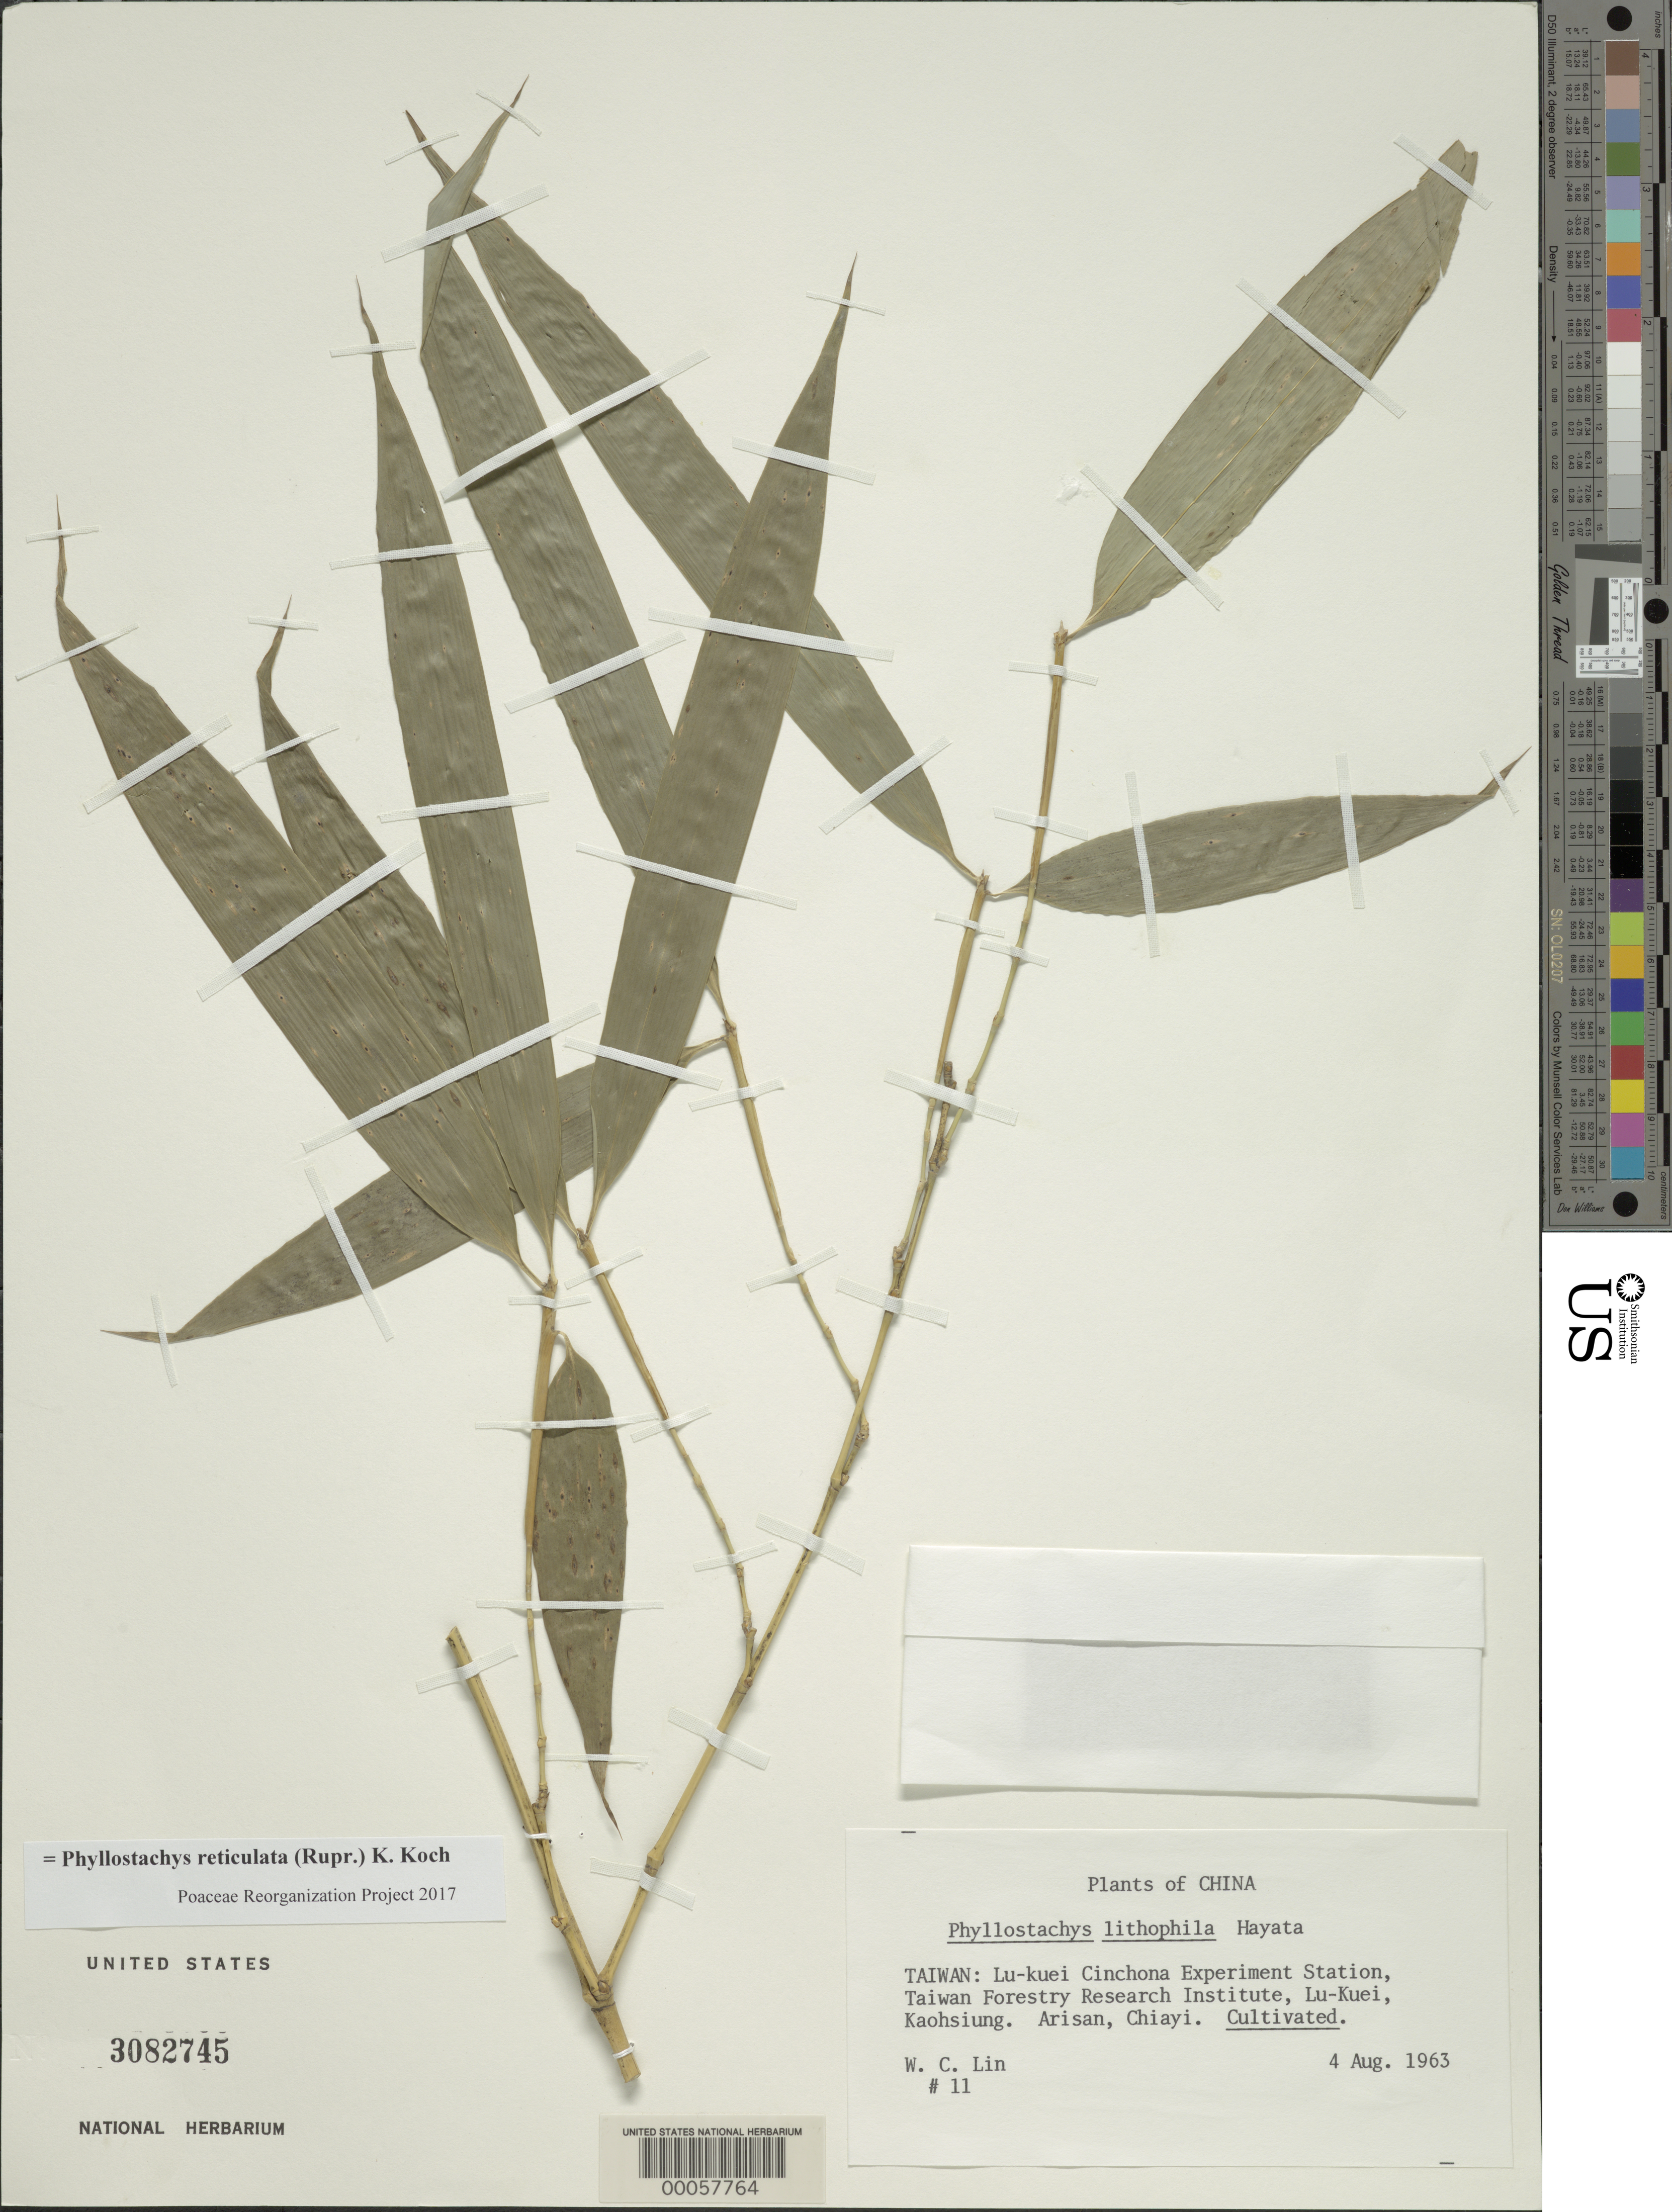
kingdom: Plantae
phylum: Tracheophyta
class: Liliopsida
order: Poales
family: Poaceae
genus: Phyllostachys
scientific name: Phyllostachys reticulata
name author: (Rupr.) K. Koch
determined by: Poaceae Reorganization Project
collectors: W. Lin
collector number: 11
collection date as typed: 04 Aug 1963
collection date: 1963-08-04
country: China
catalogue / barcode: US 3082745